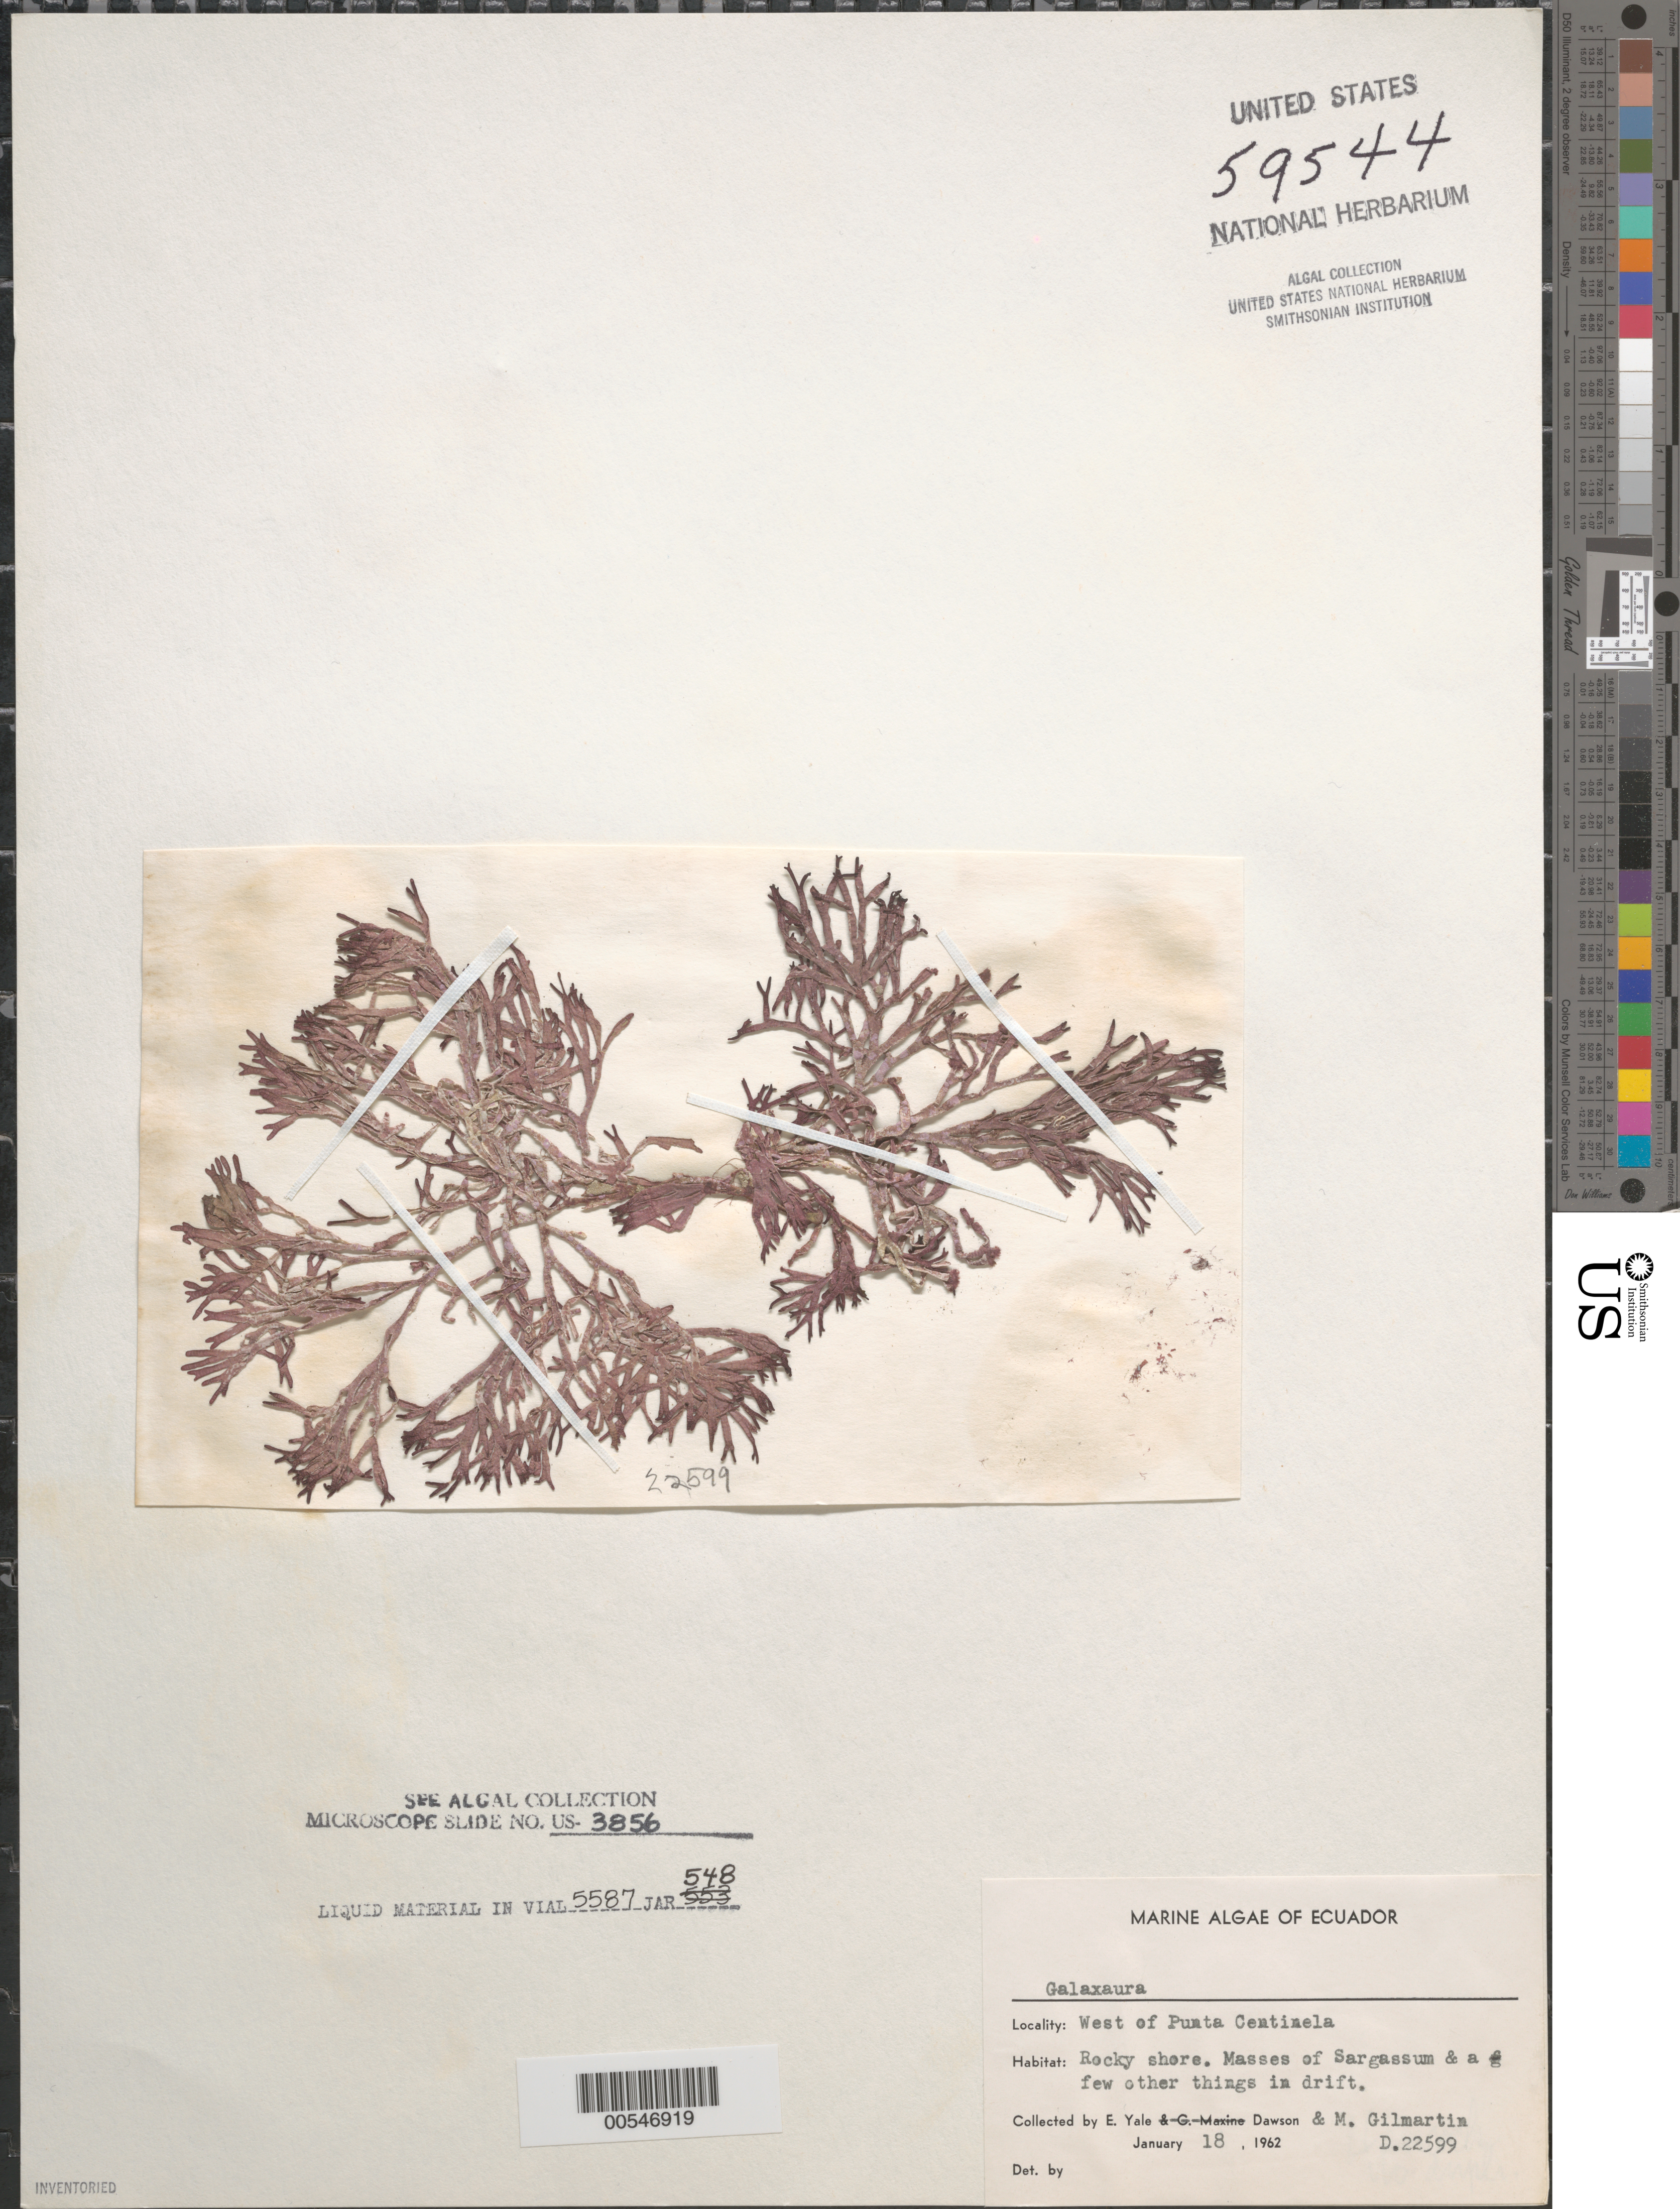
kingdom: Plantae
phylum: Rhodophyta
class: Florideophyceae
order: Nemaliales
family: Galaxauraceae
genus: Galaxaura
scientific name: Galaxaura sp.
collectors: E. Y. Dawson & M. Gilmartin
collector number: EYD 22599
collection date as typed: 18 Jan 1962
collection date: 1962-01-18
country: Ecuador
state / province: Guayas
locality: West of Punta Centinela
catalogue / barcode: US 59544